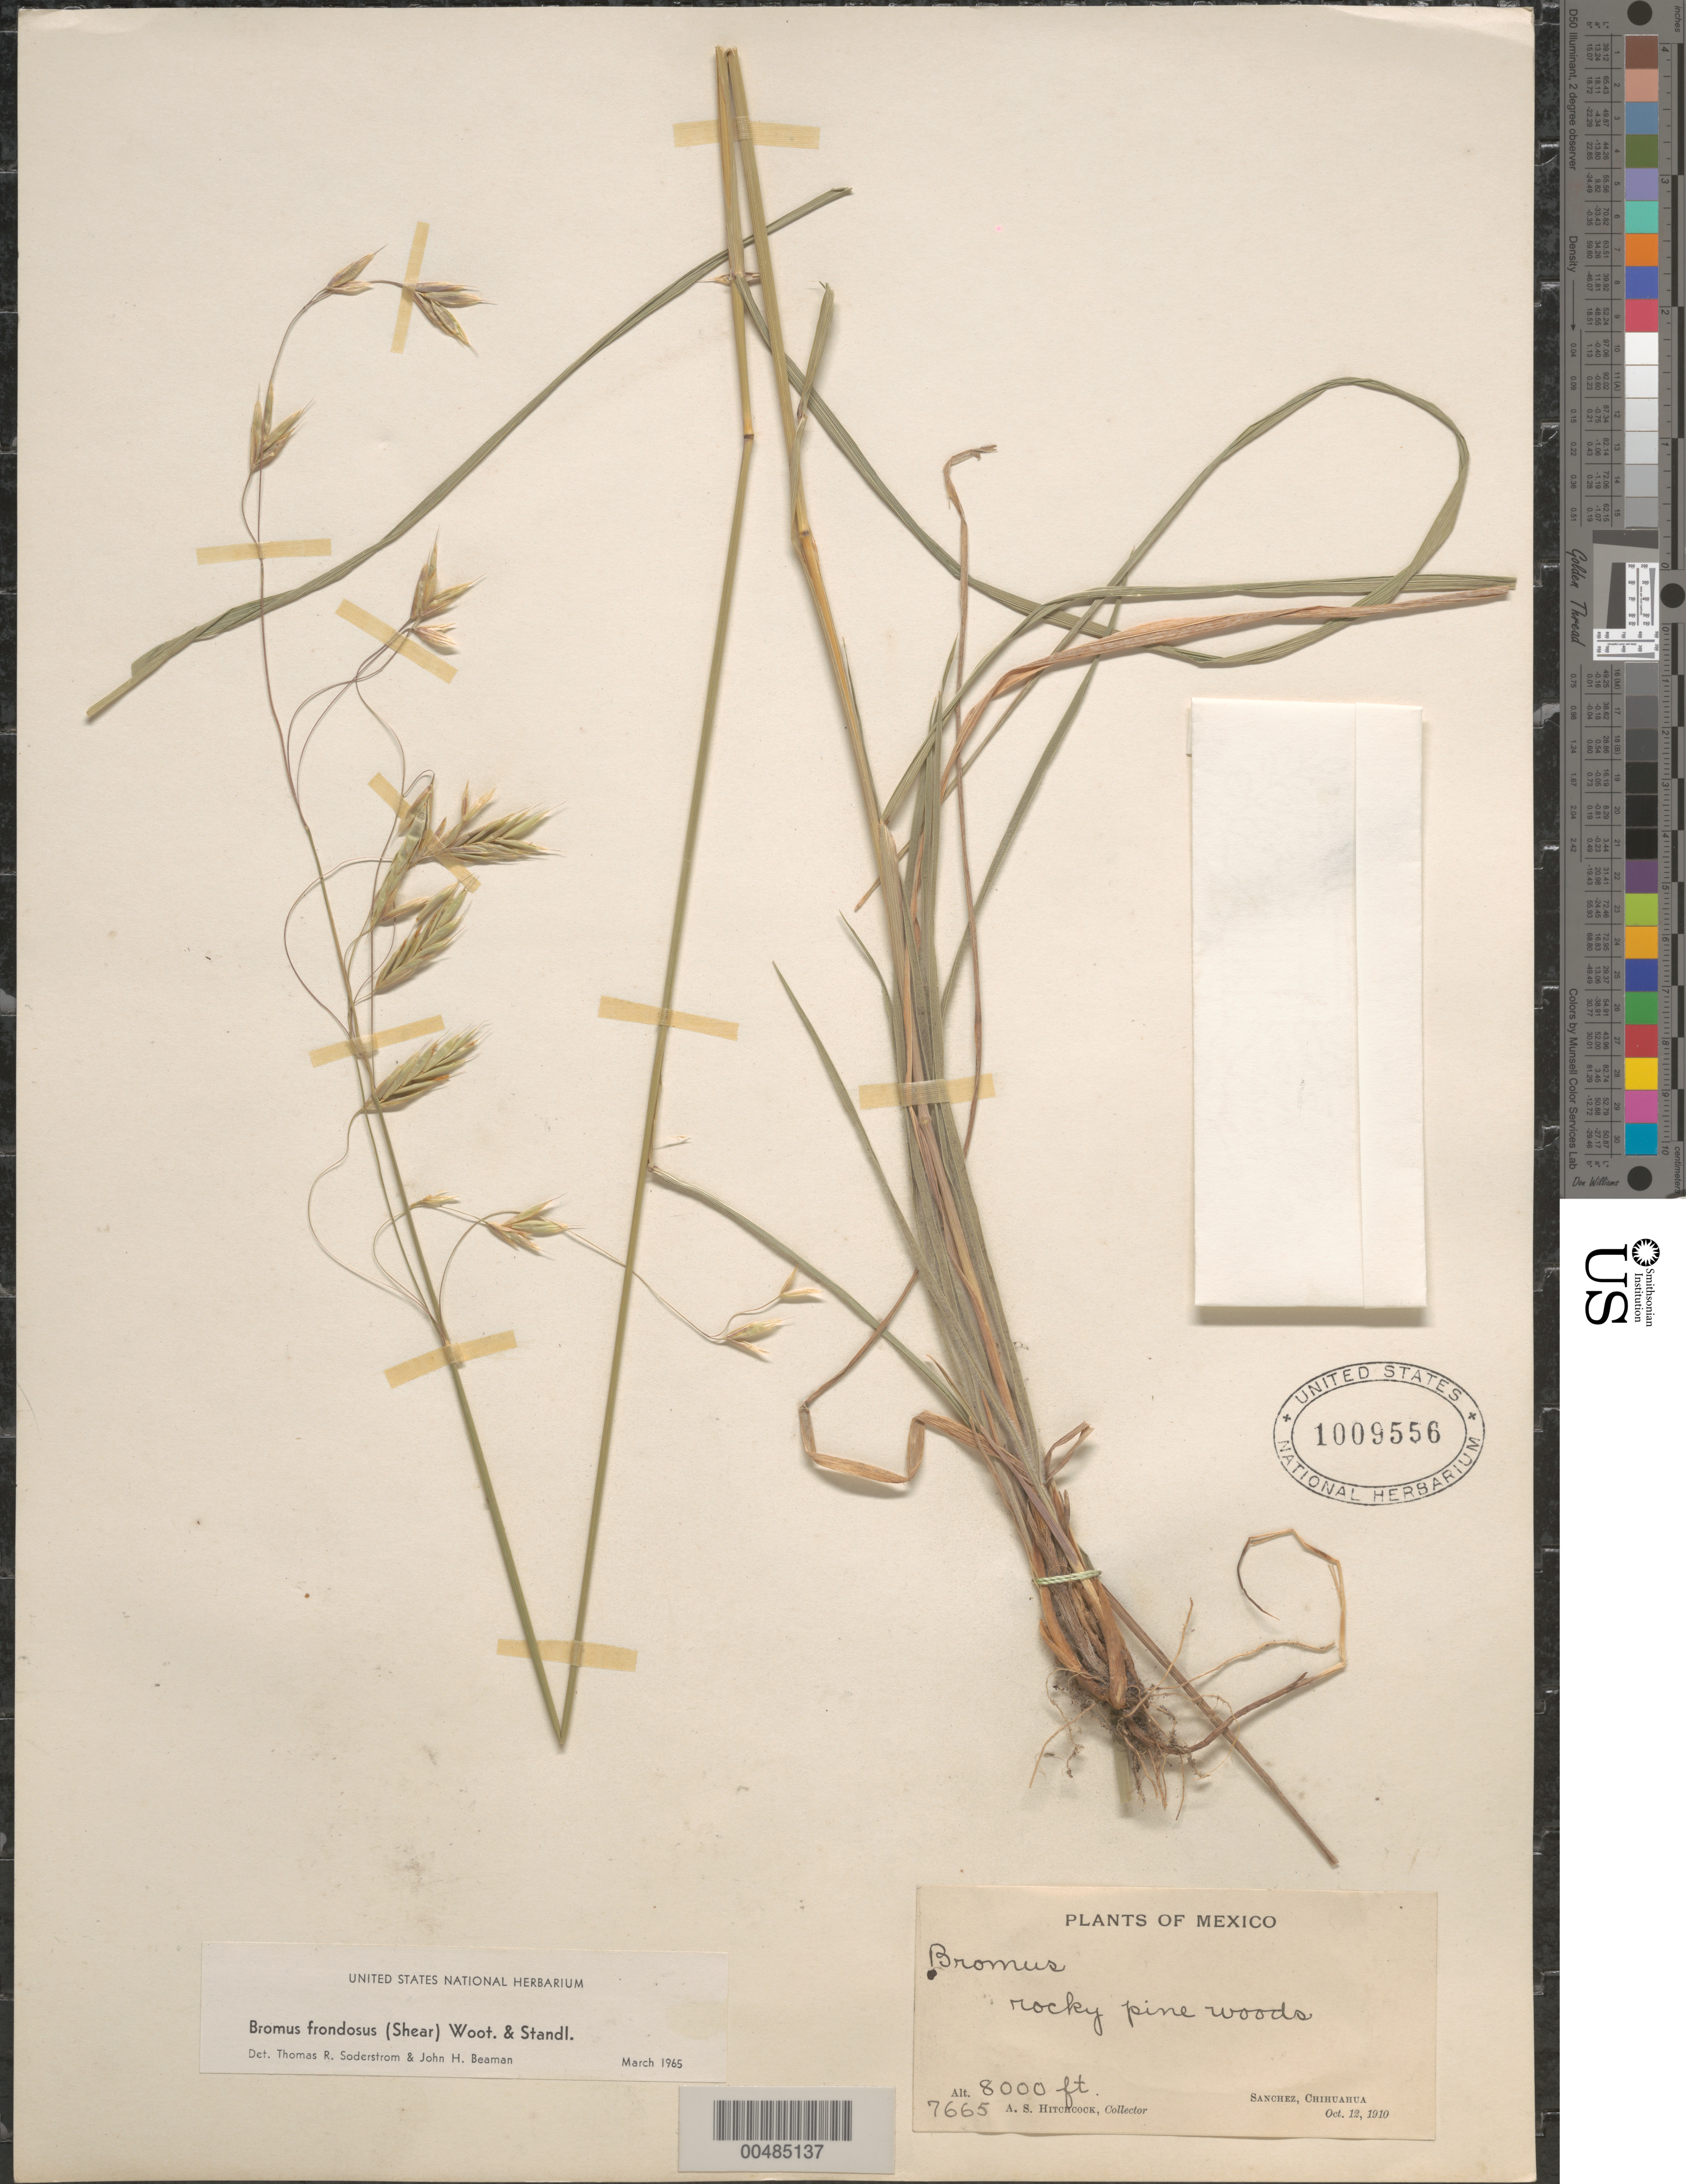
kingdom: Plantae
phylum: Tracheophyta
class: Liliopsida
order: Poales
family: Poaceae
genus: Bromus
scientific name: Bromus porteri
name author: (J.M. Coult.) Nash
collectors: A. S. Hitchcock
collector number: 7665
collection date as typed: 12 Oct 1910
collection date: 1910-10-12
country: Mexico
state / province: Chihuahua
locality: Sanchez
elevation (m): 2438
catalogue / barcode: US 1009556